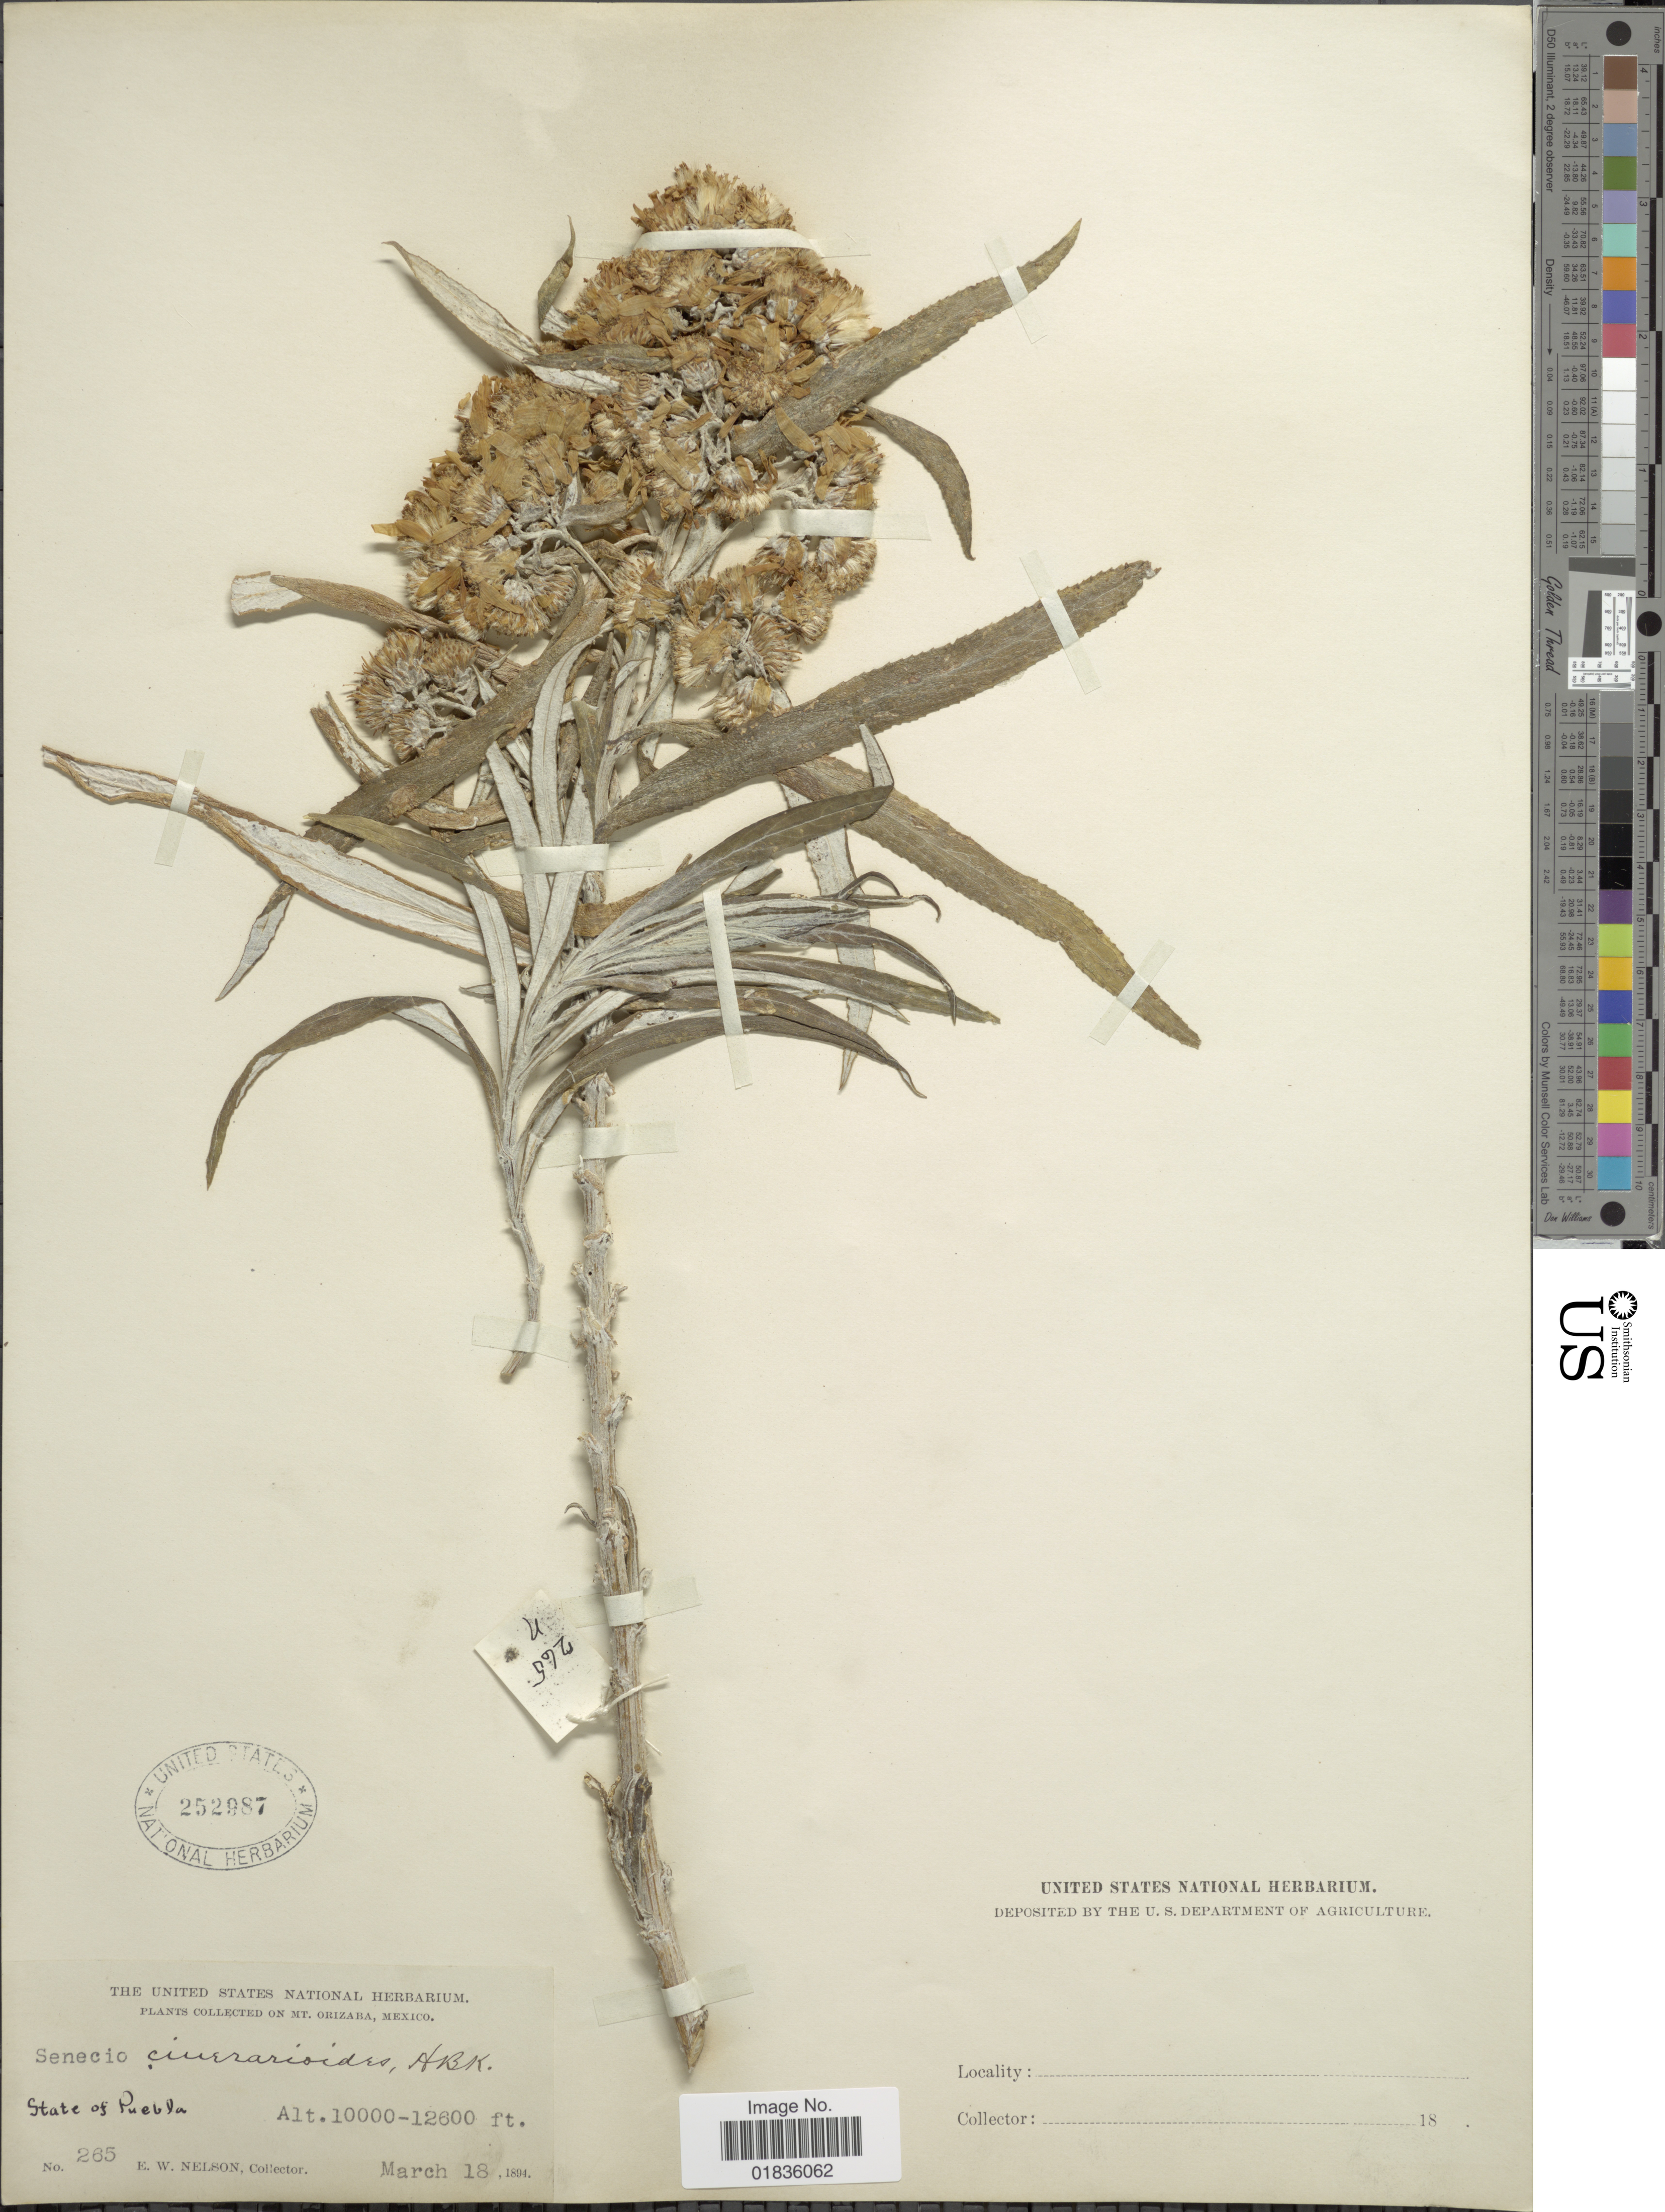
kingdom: Plantae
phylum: Tracheophyta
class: Magnoliopsida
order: Asterales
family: Asteraceae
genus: Senecio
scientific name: Senecio cinerarioides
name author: Kunth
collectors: E. W. Nelson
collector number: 265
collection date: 1894-03-18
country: Mexico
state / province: Puebla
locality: On Mt. Orizaba.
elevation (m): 3048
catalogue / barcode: US 252987